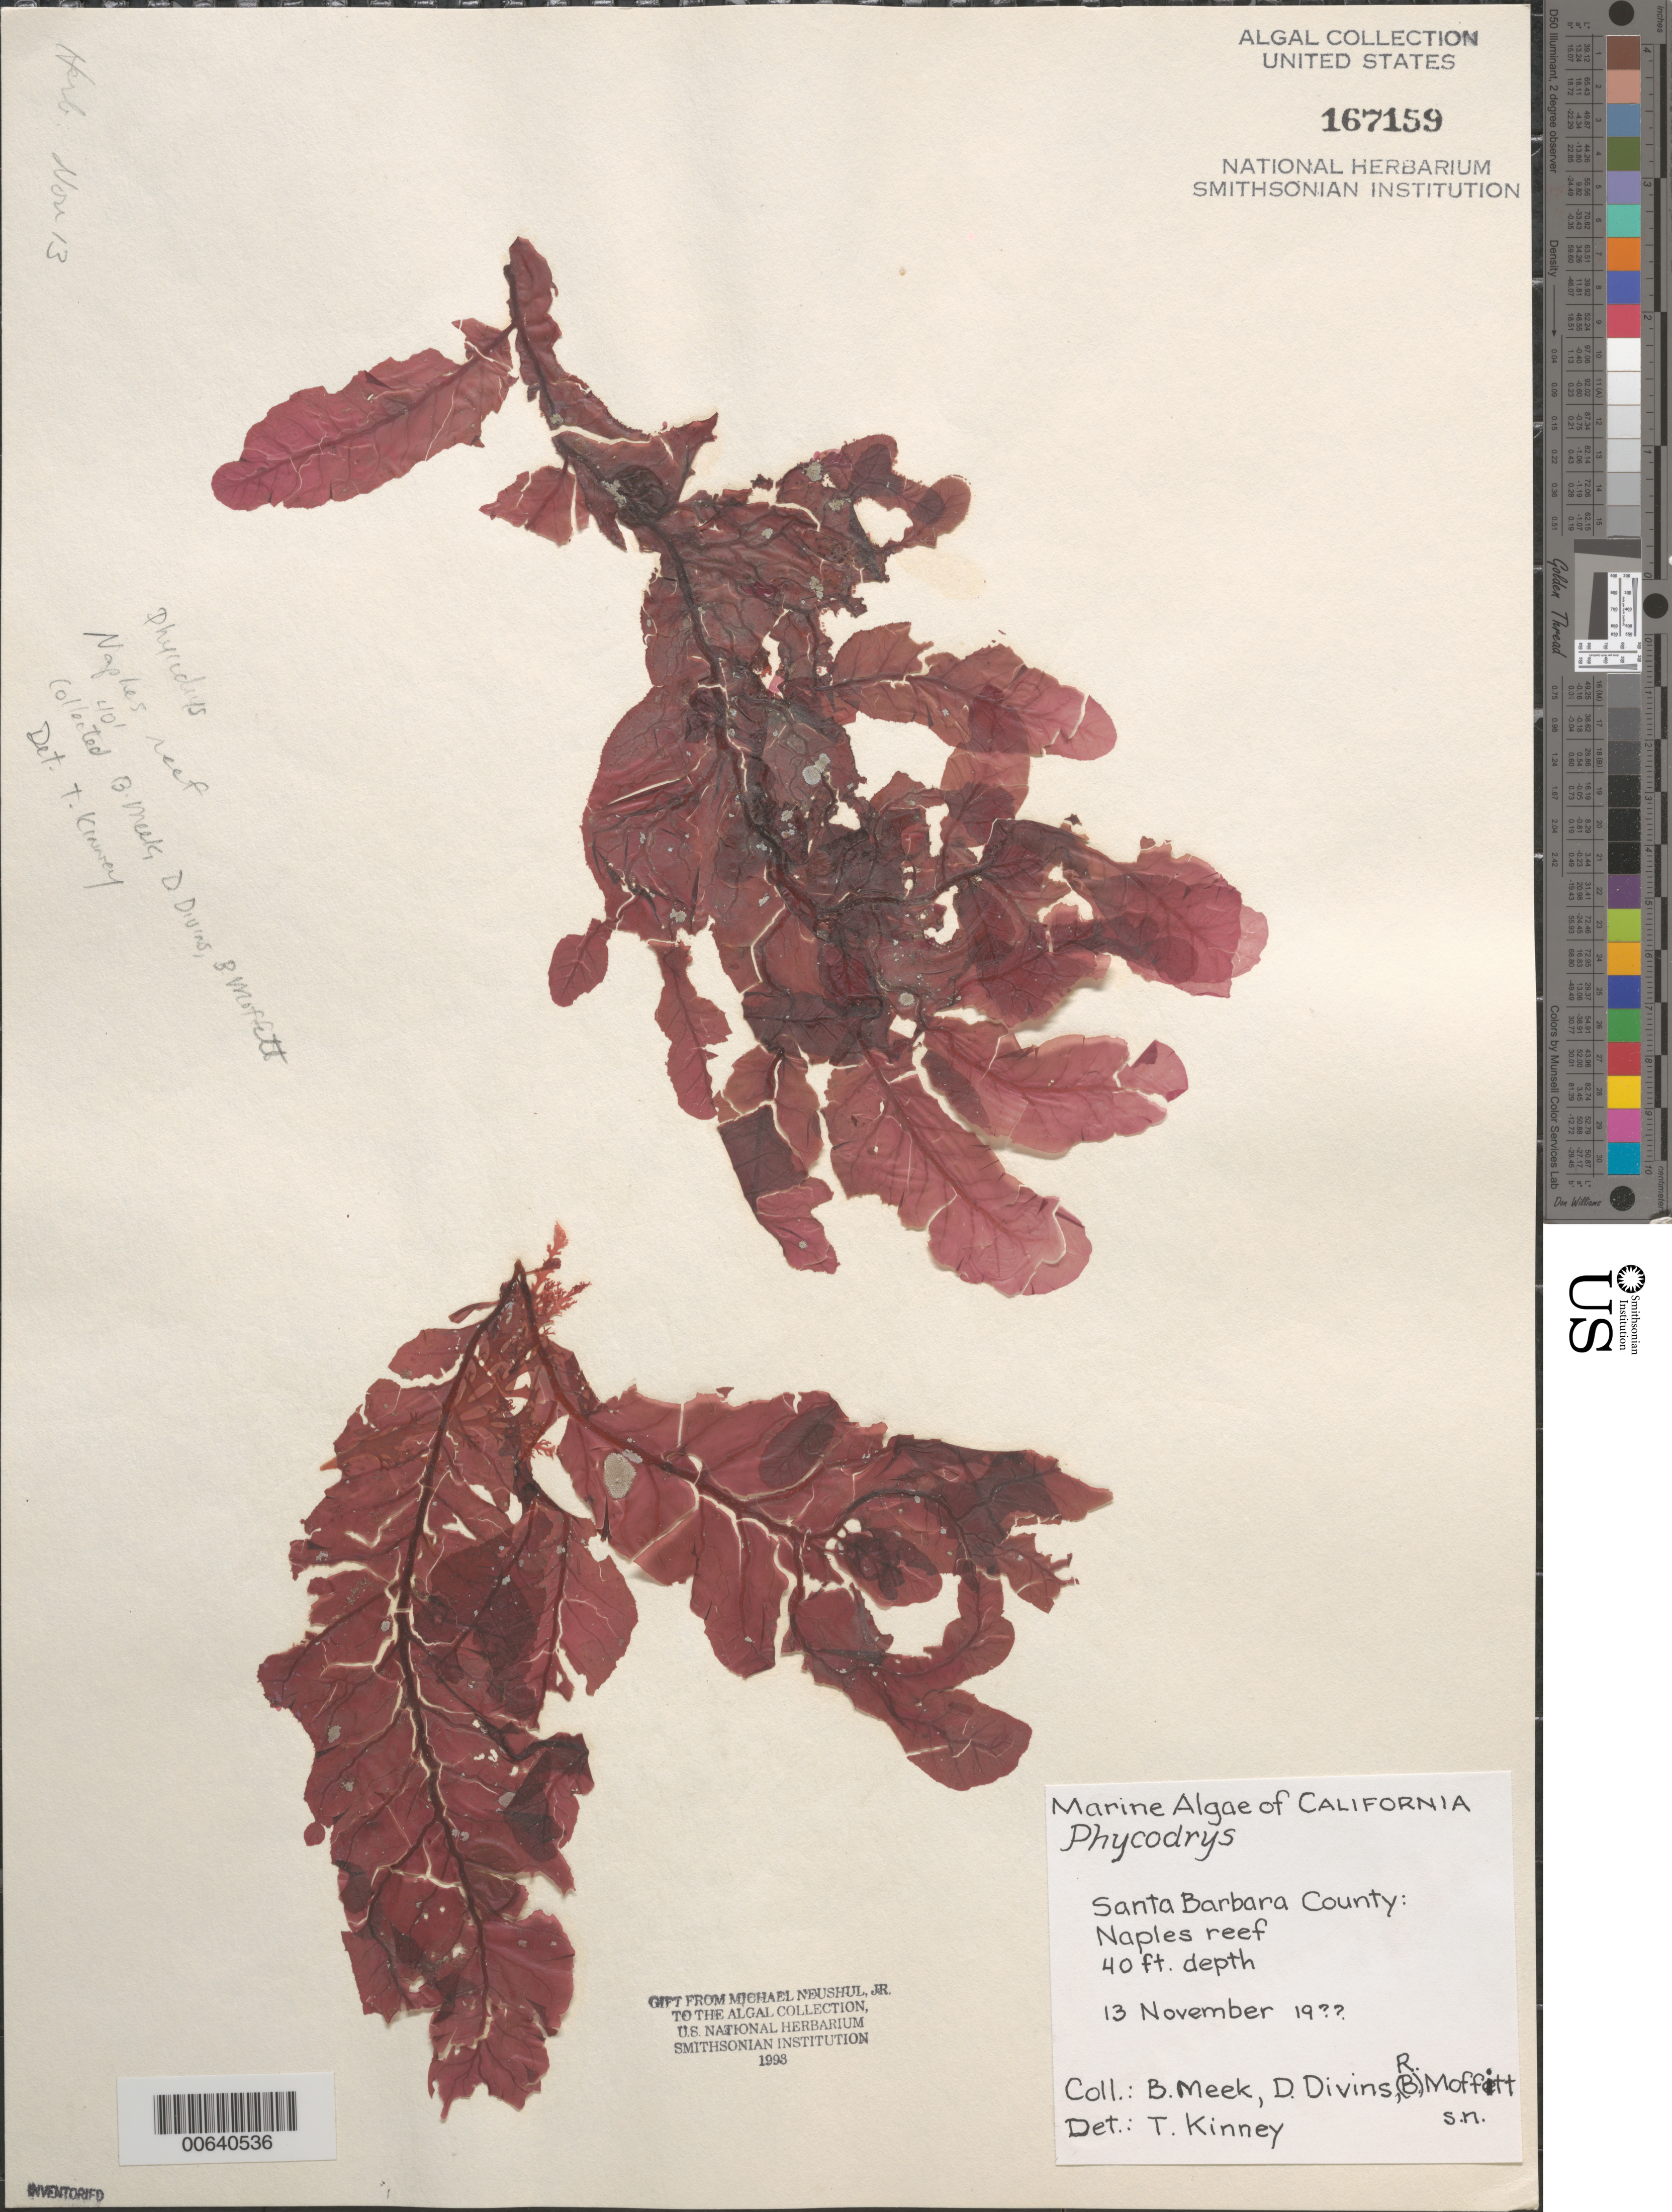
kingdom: Plantae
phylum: Rhodophyta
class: Florideophyceae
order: Ceramiales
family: Delesseriaceae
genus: Phycodrys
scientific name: Phycodrys sp.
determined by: Kinney, T.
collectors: B. Meek, D. Divins & R. Moffitt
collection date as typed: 13 Nov 19--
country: United States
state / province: California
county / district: Santa Barbara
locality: Naples Reef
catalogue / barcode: US 167159